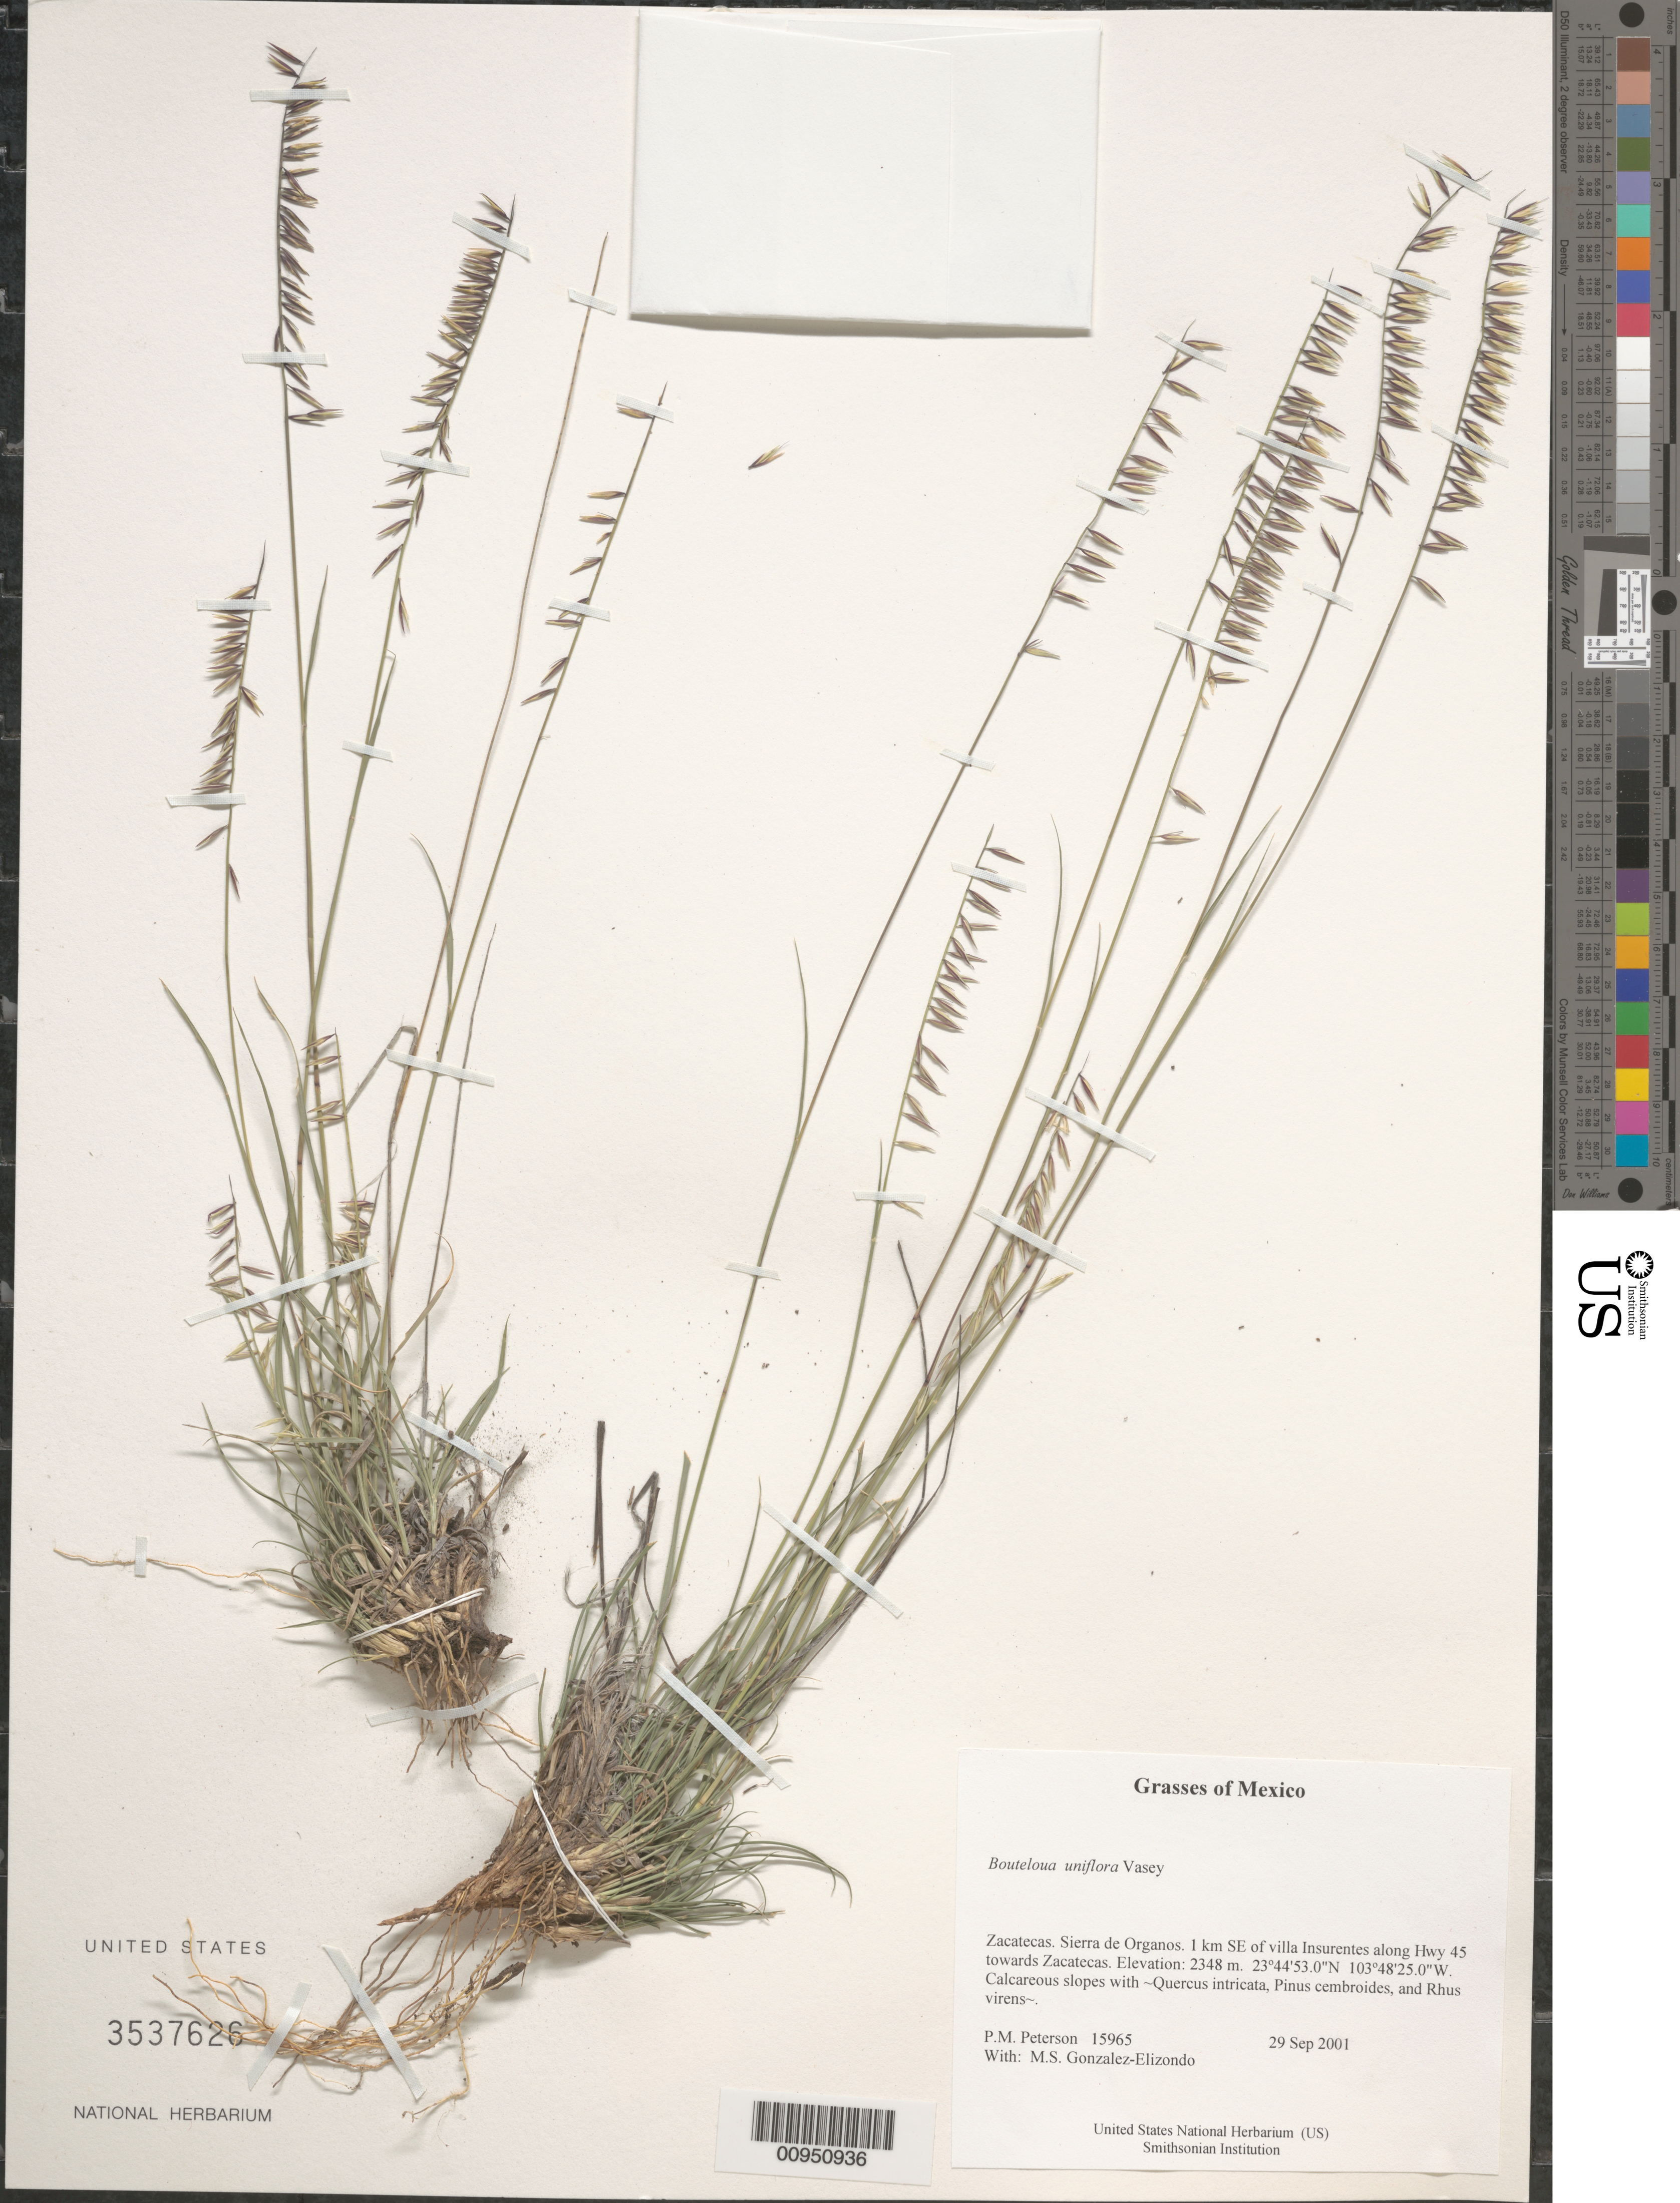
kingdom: Plantae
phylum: Tracheophyta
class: Liliopsida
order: Poales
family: Poaceae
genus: Bouteloua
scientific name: Bouteloua uniflora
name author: Vasey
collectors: P. M. Peterson & M. S. González-Elizondo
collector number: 15965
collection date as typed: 29 Sep 2001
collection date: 2001-09-29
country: Mexico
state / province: Zacatecas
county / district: Sierra de Organos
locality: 1 km SE of villa Insurentes along Hwy 45 towards Zacatecas.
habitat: Calcareous slopes with ~Quercus intricata, Pinus cembroides, and Rhus virens~.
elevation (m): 2348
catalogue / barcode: US 3537626